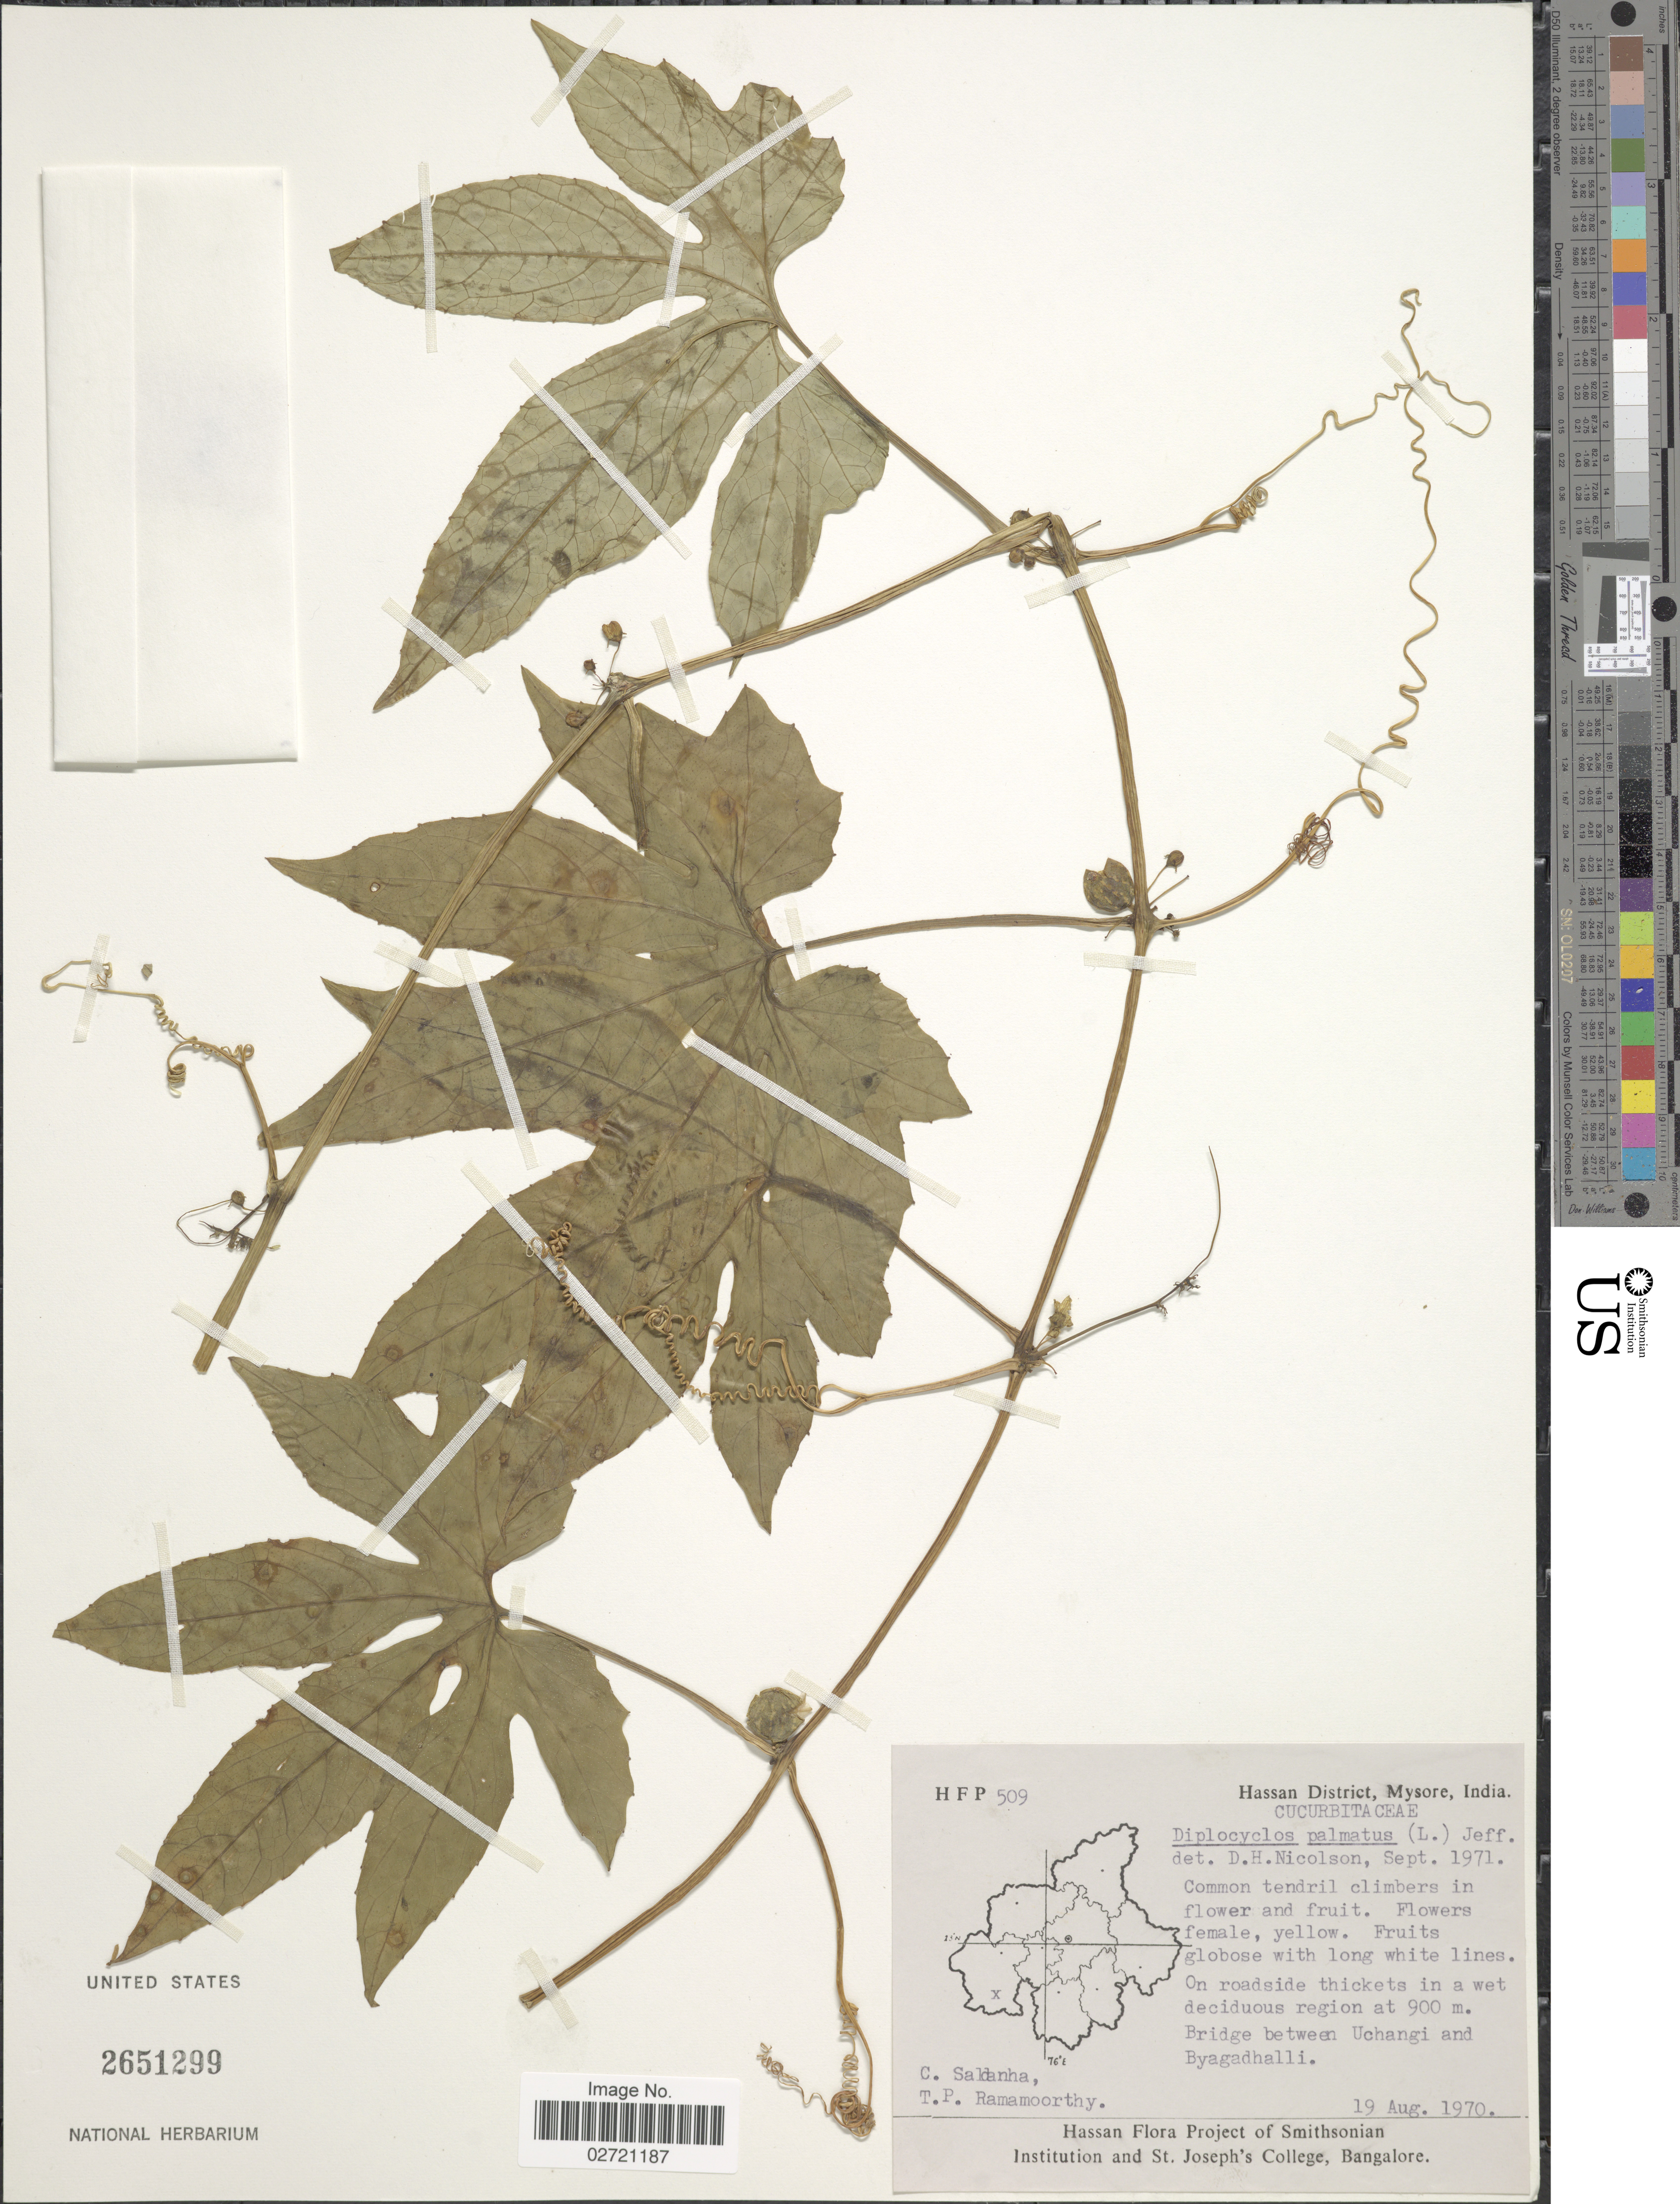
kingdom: Plantae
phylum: Tracheophyta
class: Magnoliopsida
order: Cucurbitales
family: Cucurbitaceae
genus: Diplocyclos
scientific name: Diplocyclos palmatus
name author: (L.) C. Jeffrey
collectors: C. Saldanha & T. P. Ramamoorthy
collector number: HFP 509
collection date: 1970-08-19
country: India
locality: Hassan District, Mysore. Bridge between Uchangi and Byagadhalli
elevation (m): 900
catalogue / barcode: US 2651299